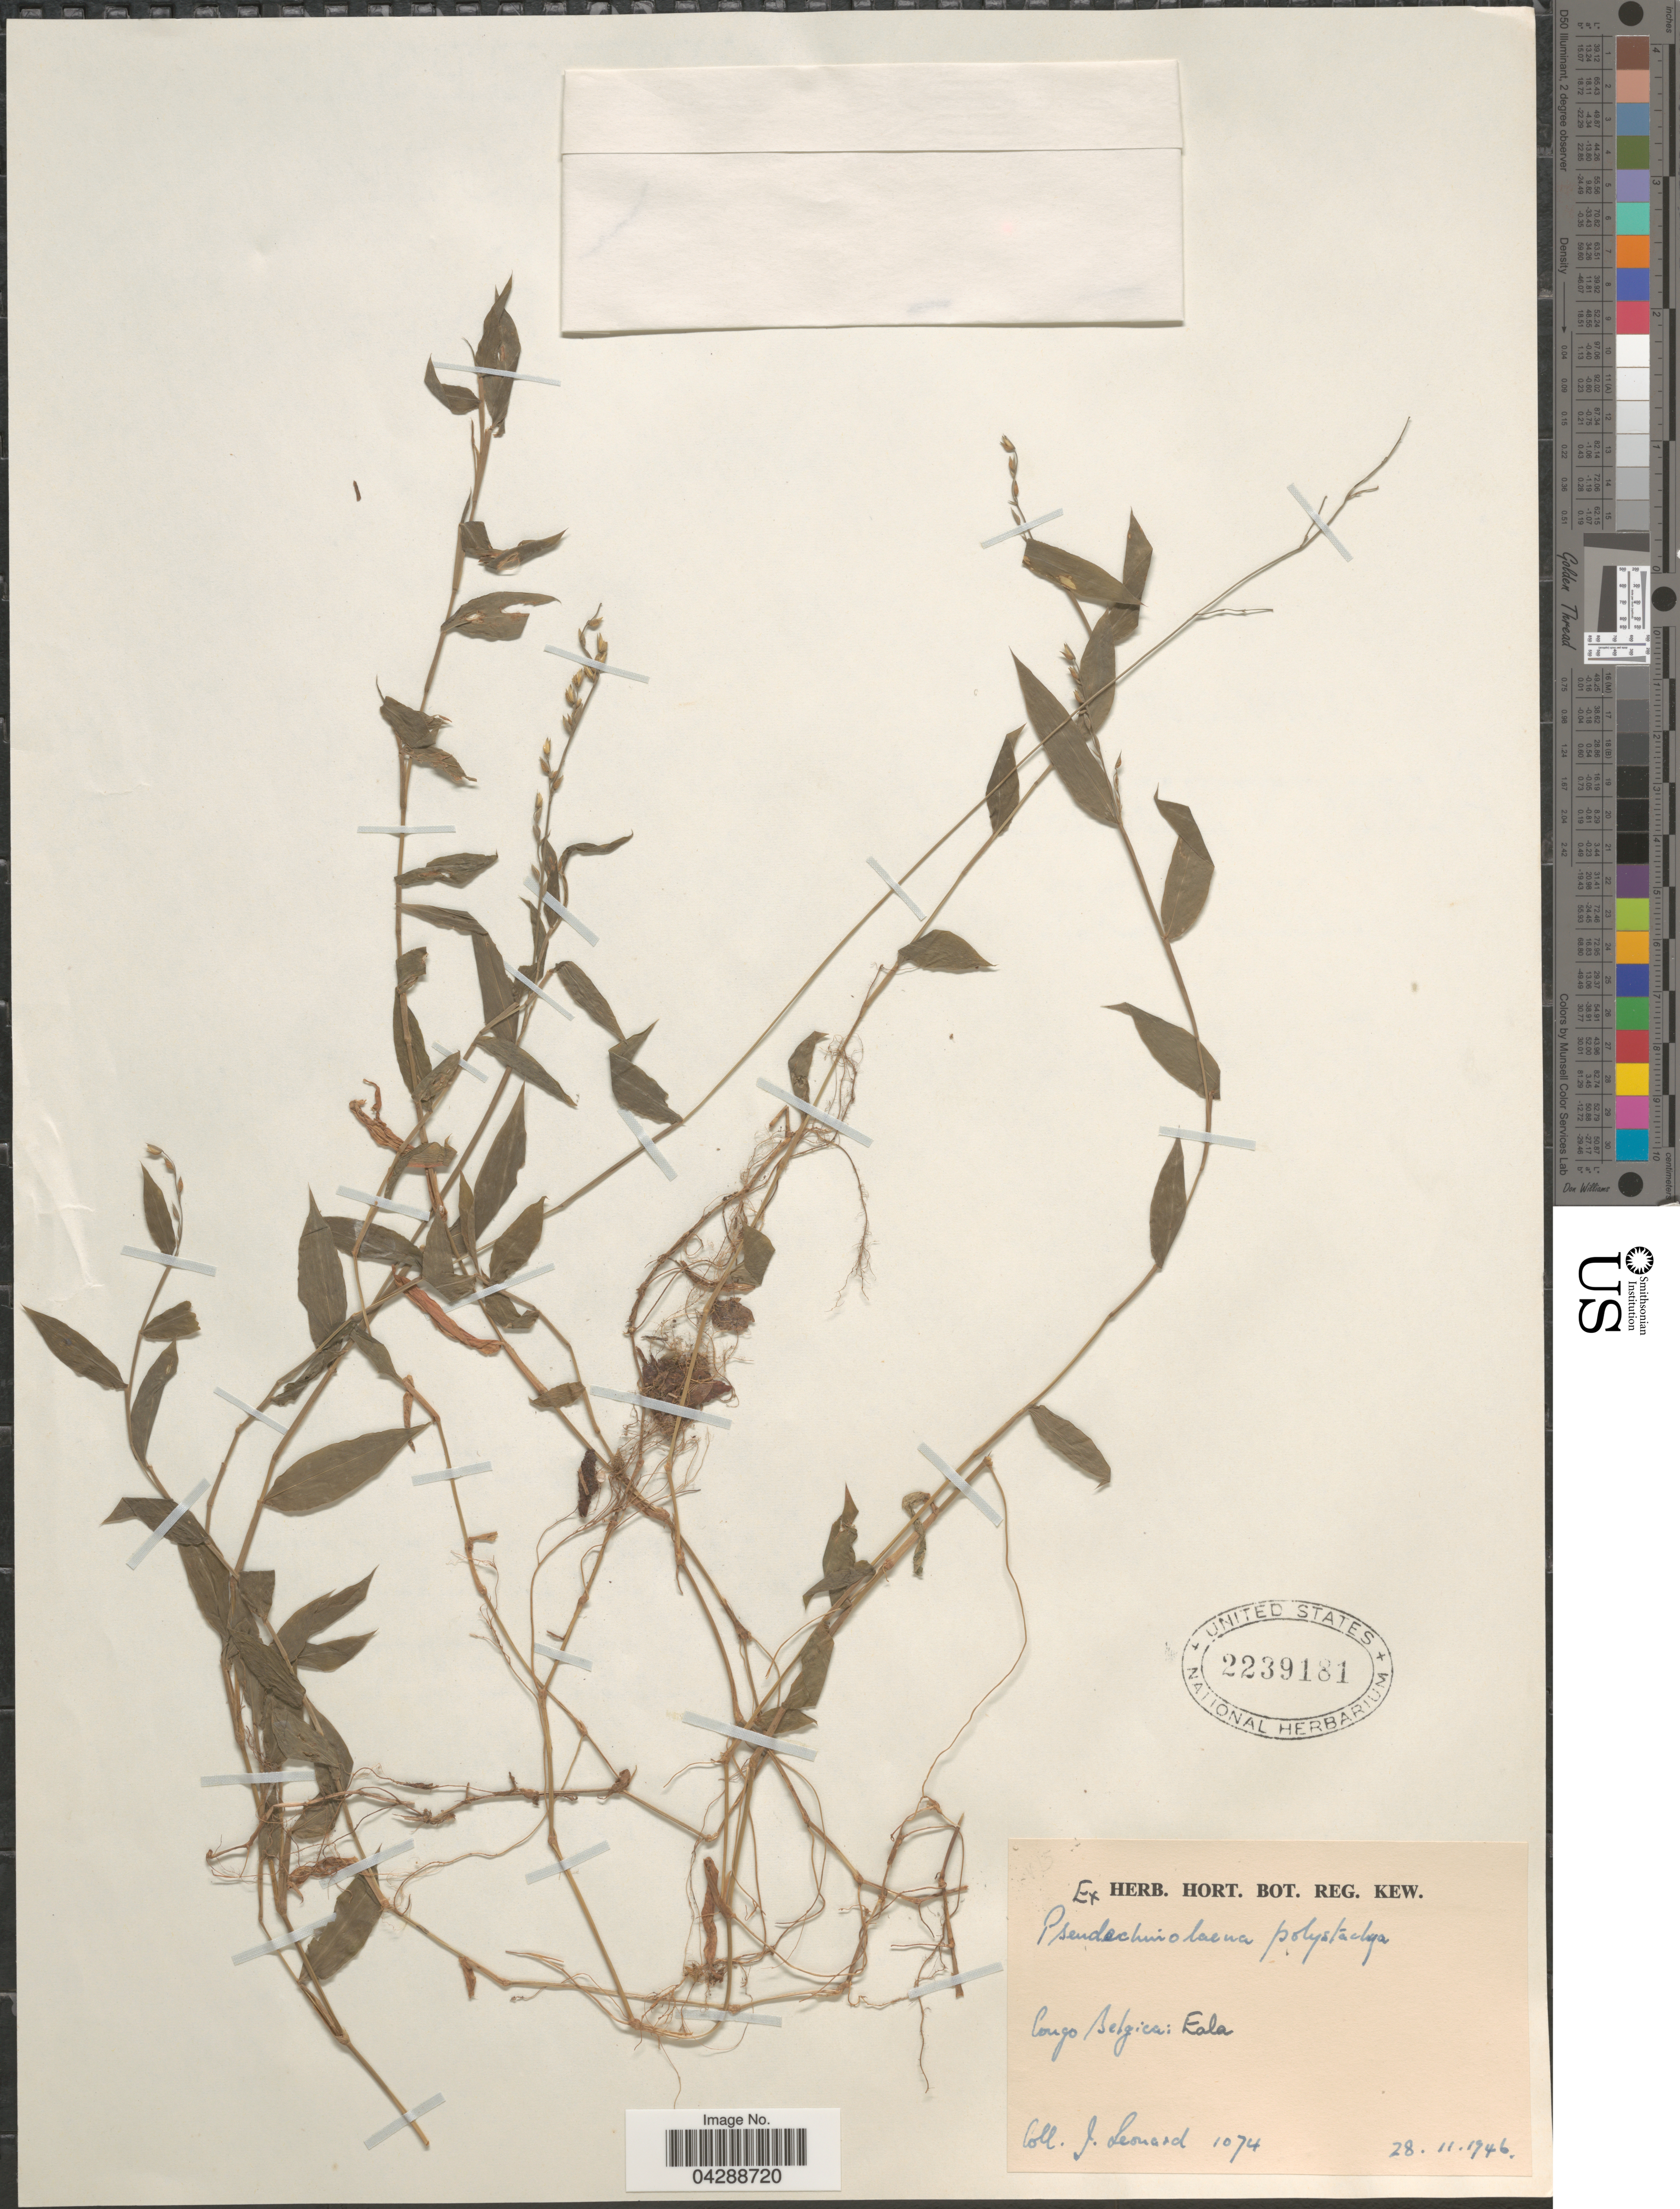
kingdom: Plantae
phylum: Tracheophyta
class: Liliopsida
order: Poales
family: Poaceae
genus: Pseudechinolaena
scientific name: Pseudechinolaena polystachya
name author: (Kunth) Stapf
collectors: J. Leonard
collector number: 1074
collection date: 1946-11-28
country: Congo, Democratic Republic of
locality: Congo Belgica: Eala.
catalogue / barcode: US 2239181